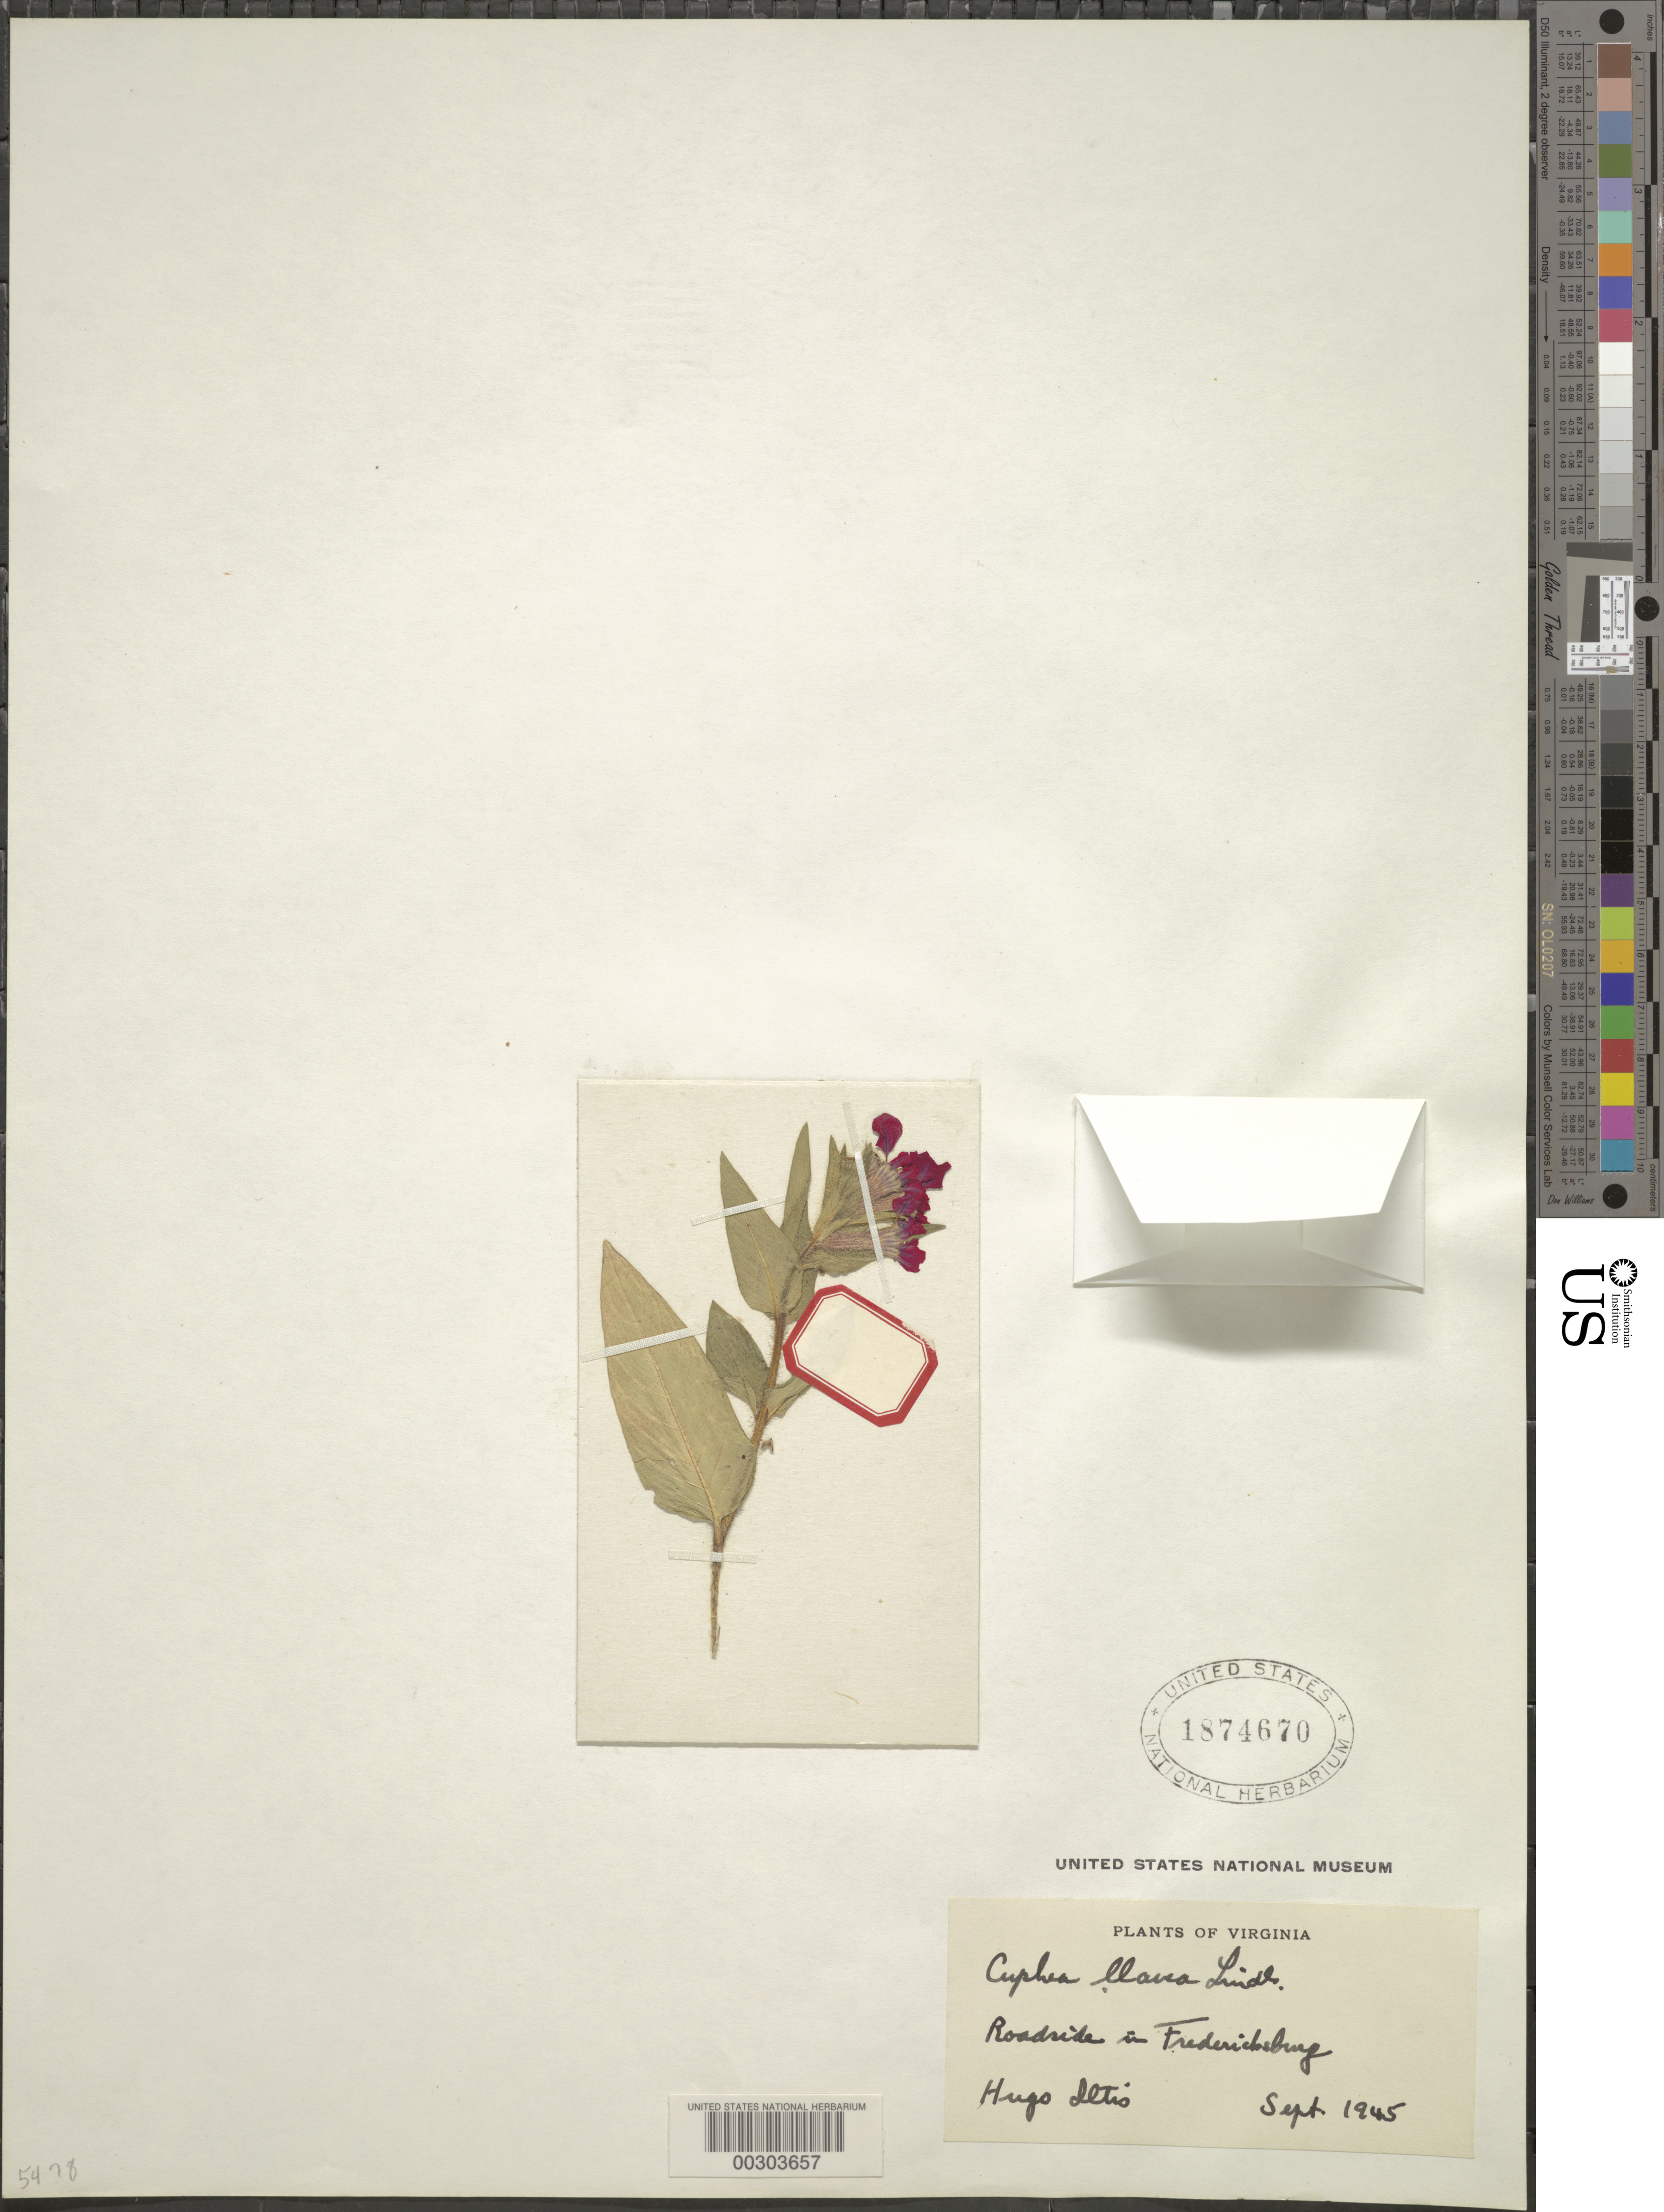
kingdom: Plantae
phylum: Tracheophyta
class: Magnoliopsida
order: Myrtales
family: Lythraceae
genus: Cuphea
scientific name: Cuphea llavea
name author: Lex.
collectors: H. H. Iltis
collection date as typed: Sep 1945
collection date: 1945-09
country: United States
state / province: Virginia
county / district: City of Fredericksburg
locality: Fredericksburg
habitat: Roadside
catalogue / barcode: US 1874670